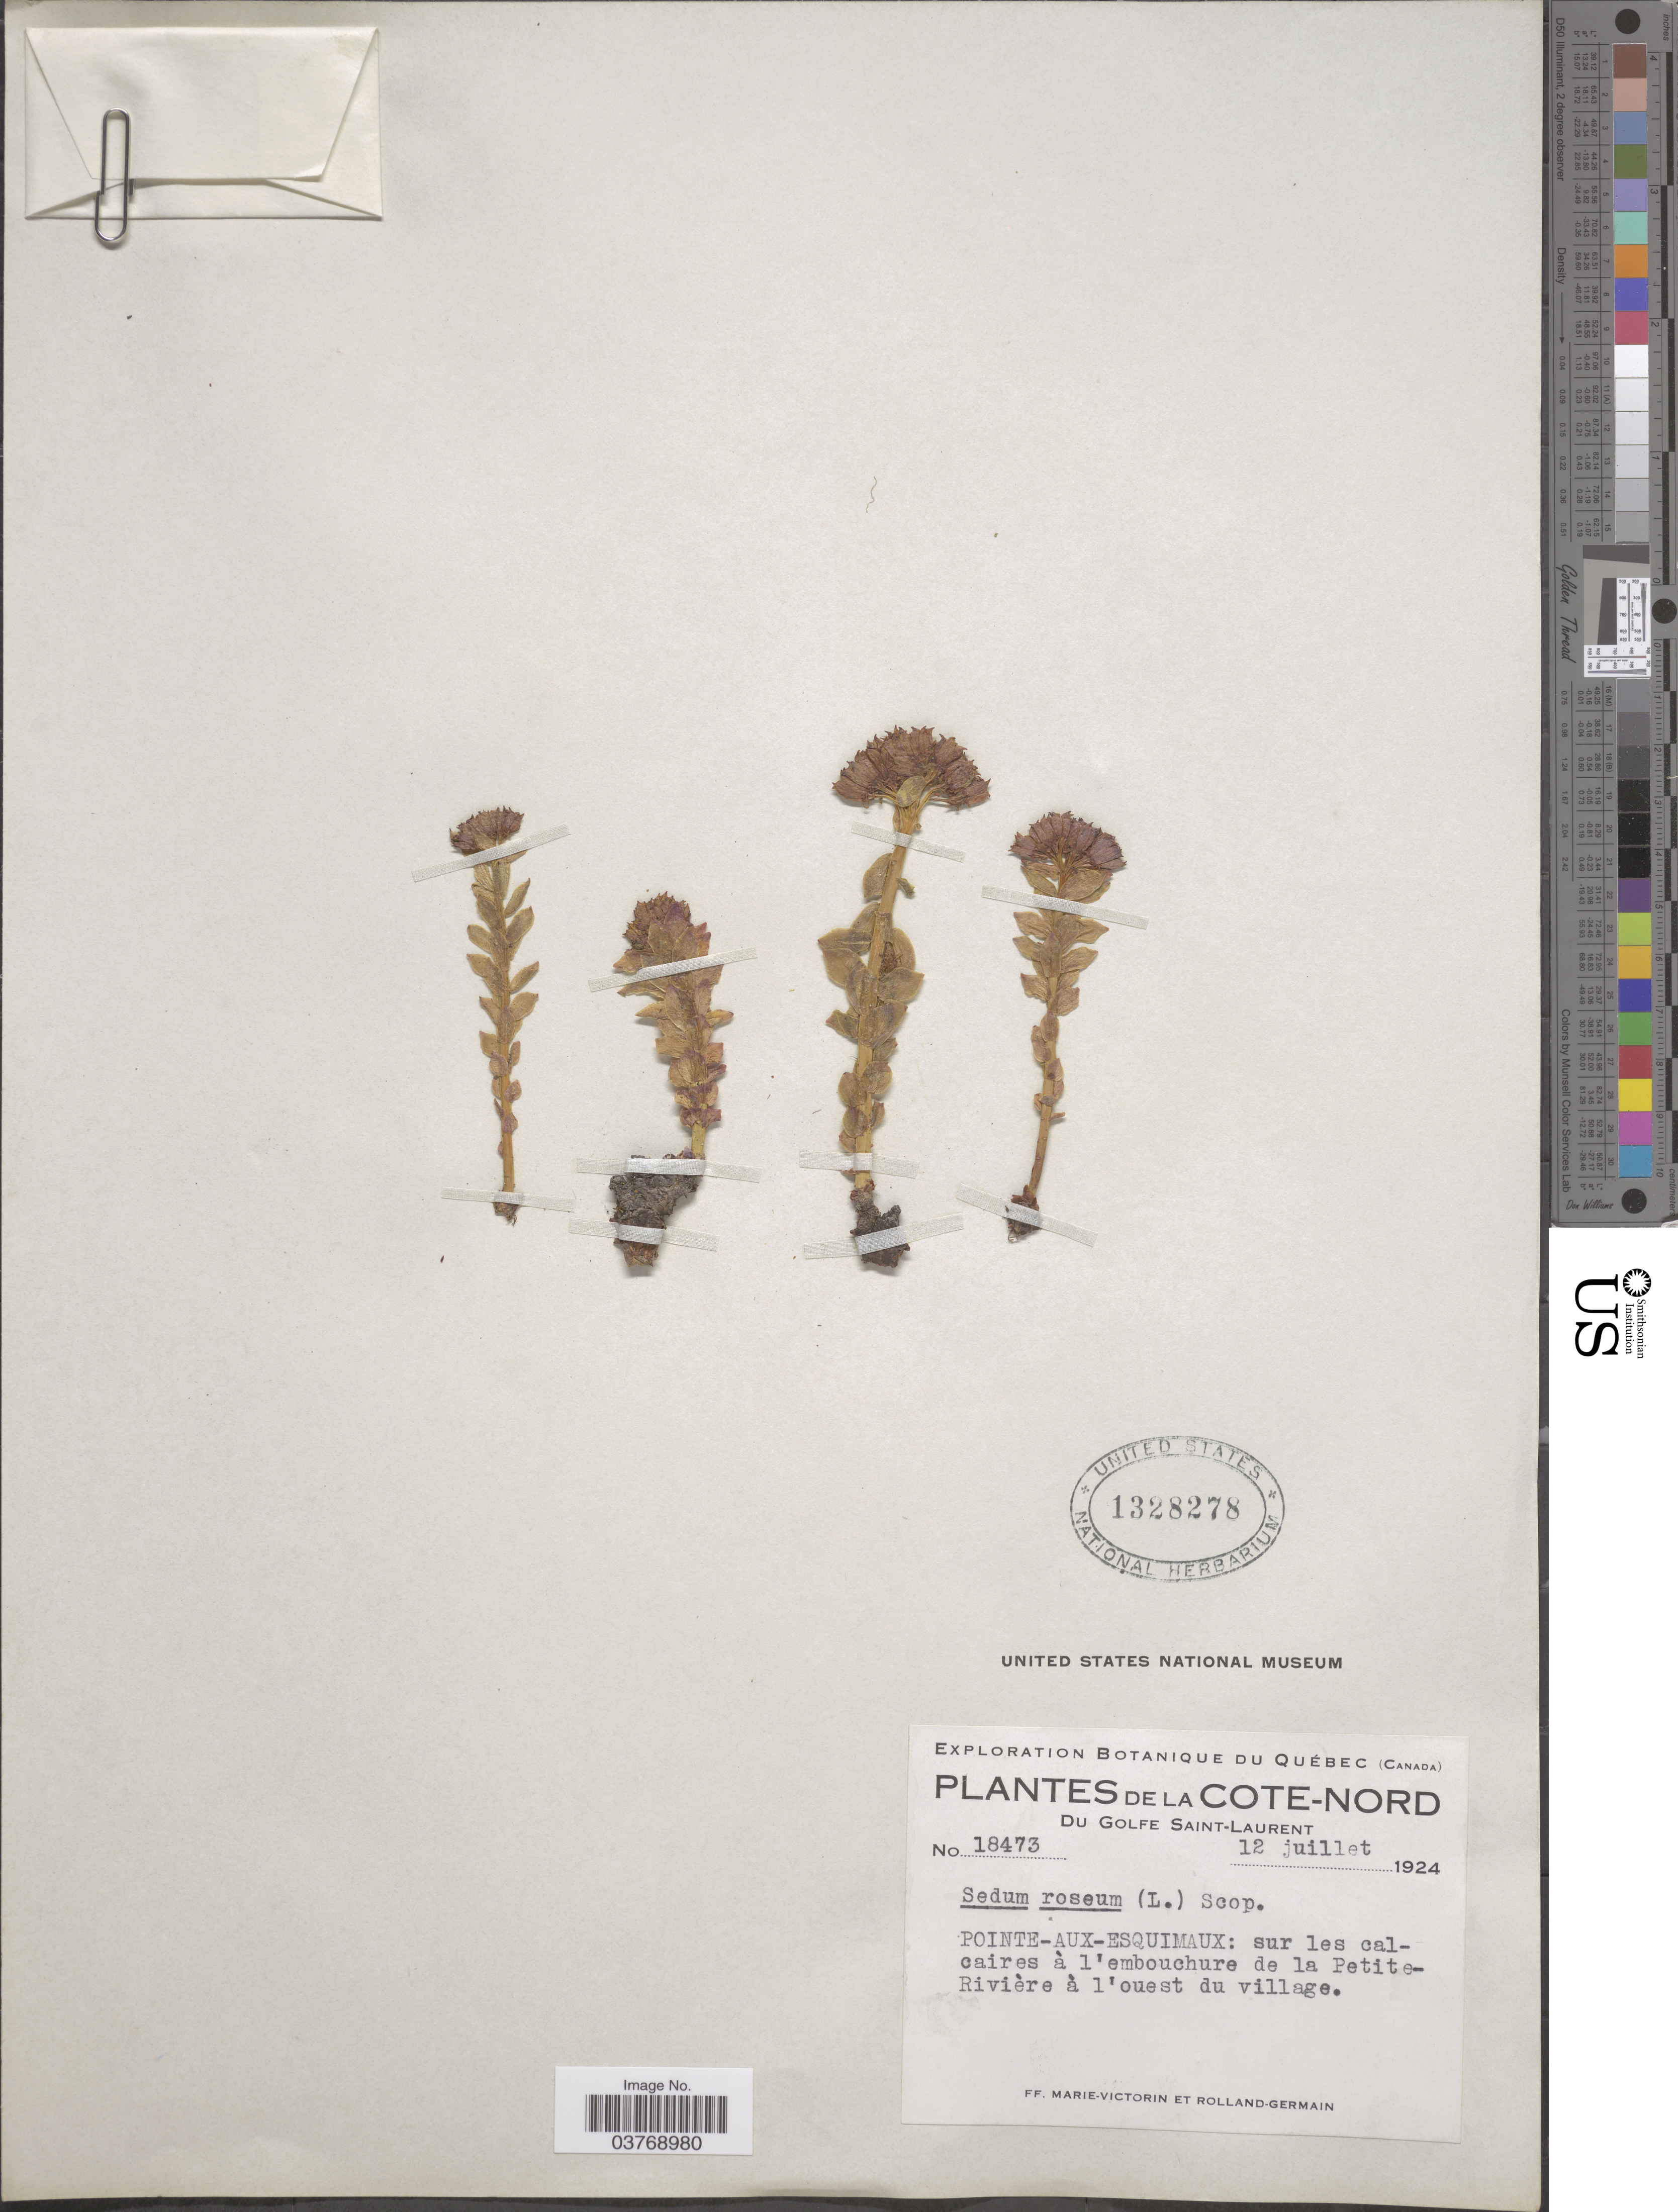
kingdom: Plantae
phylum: Tracheophyta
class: Magnoliopsida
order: Saxifragales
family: Crassulaceae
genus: Rhodiola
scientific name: Rhodiola rosea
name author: L.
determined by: Strong, Mark T., (BOT), Smithsonian Institution - National Museum of Natural History (UNITED STATES)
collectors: F. Marie-Victorin & Rolland-Germain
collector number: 18473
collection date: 1924-07-12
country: Canada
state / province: Quebec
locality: De la Cote-Nord. Du Golfe Saint-Laurent. Pointe-aux-Esquimaux: sur les calcaires à l'embouchure de la Petite-Rivière à l'ouest du village.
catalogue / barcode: US 1328278